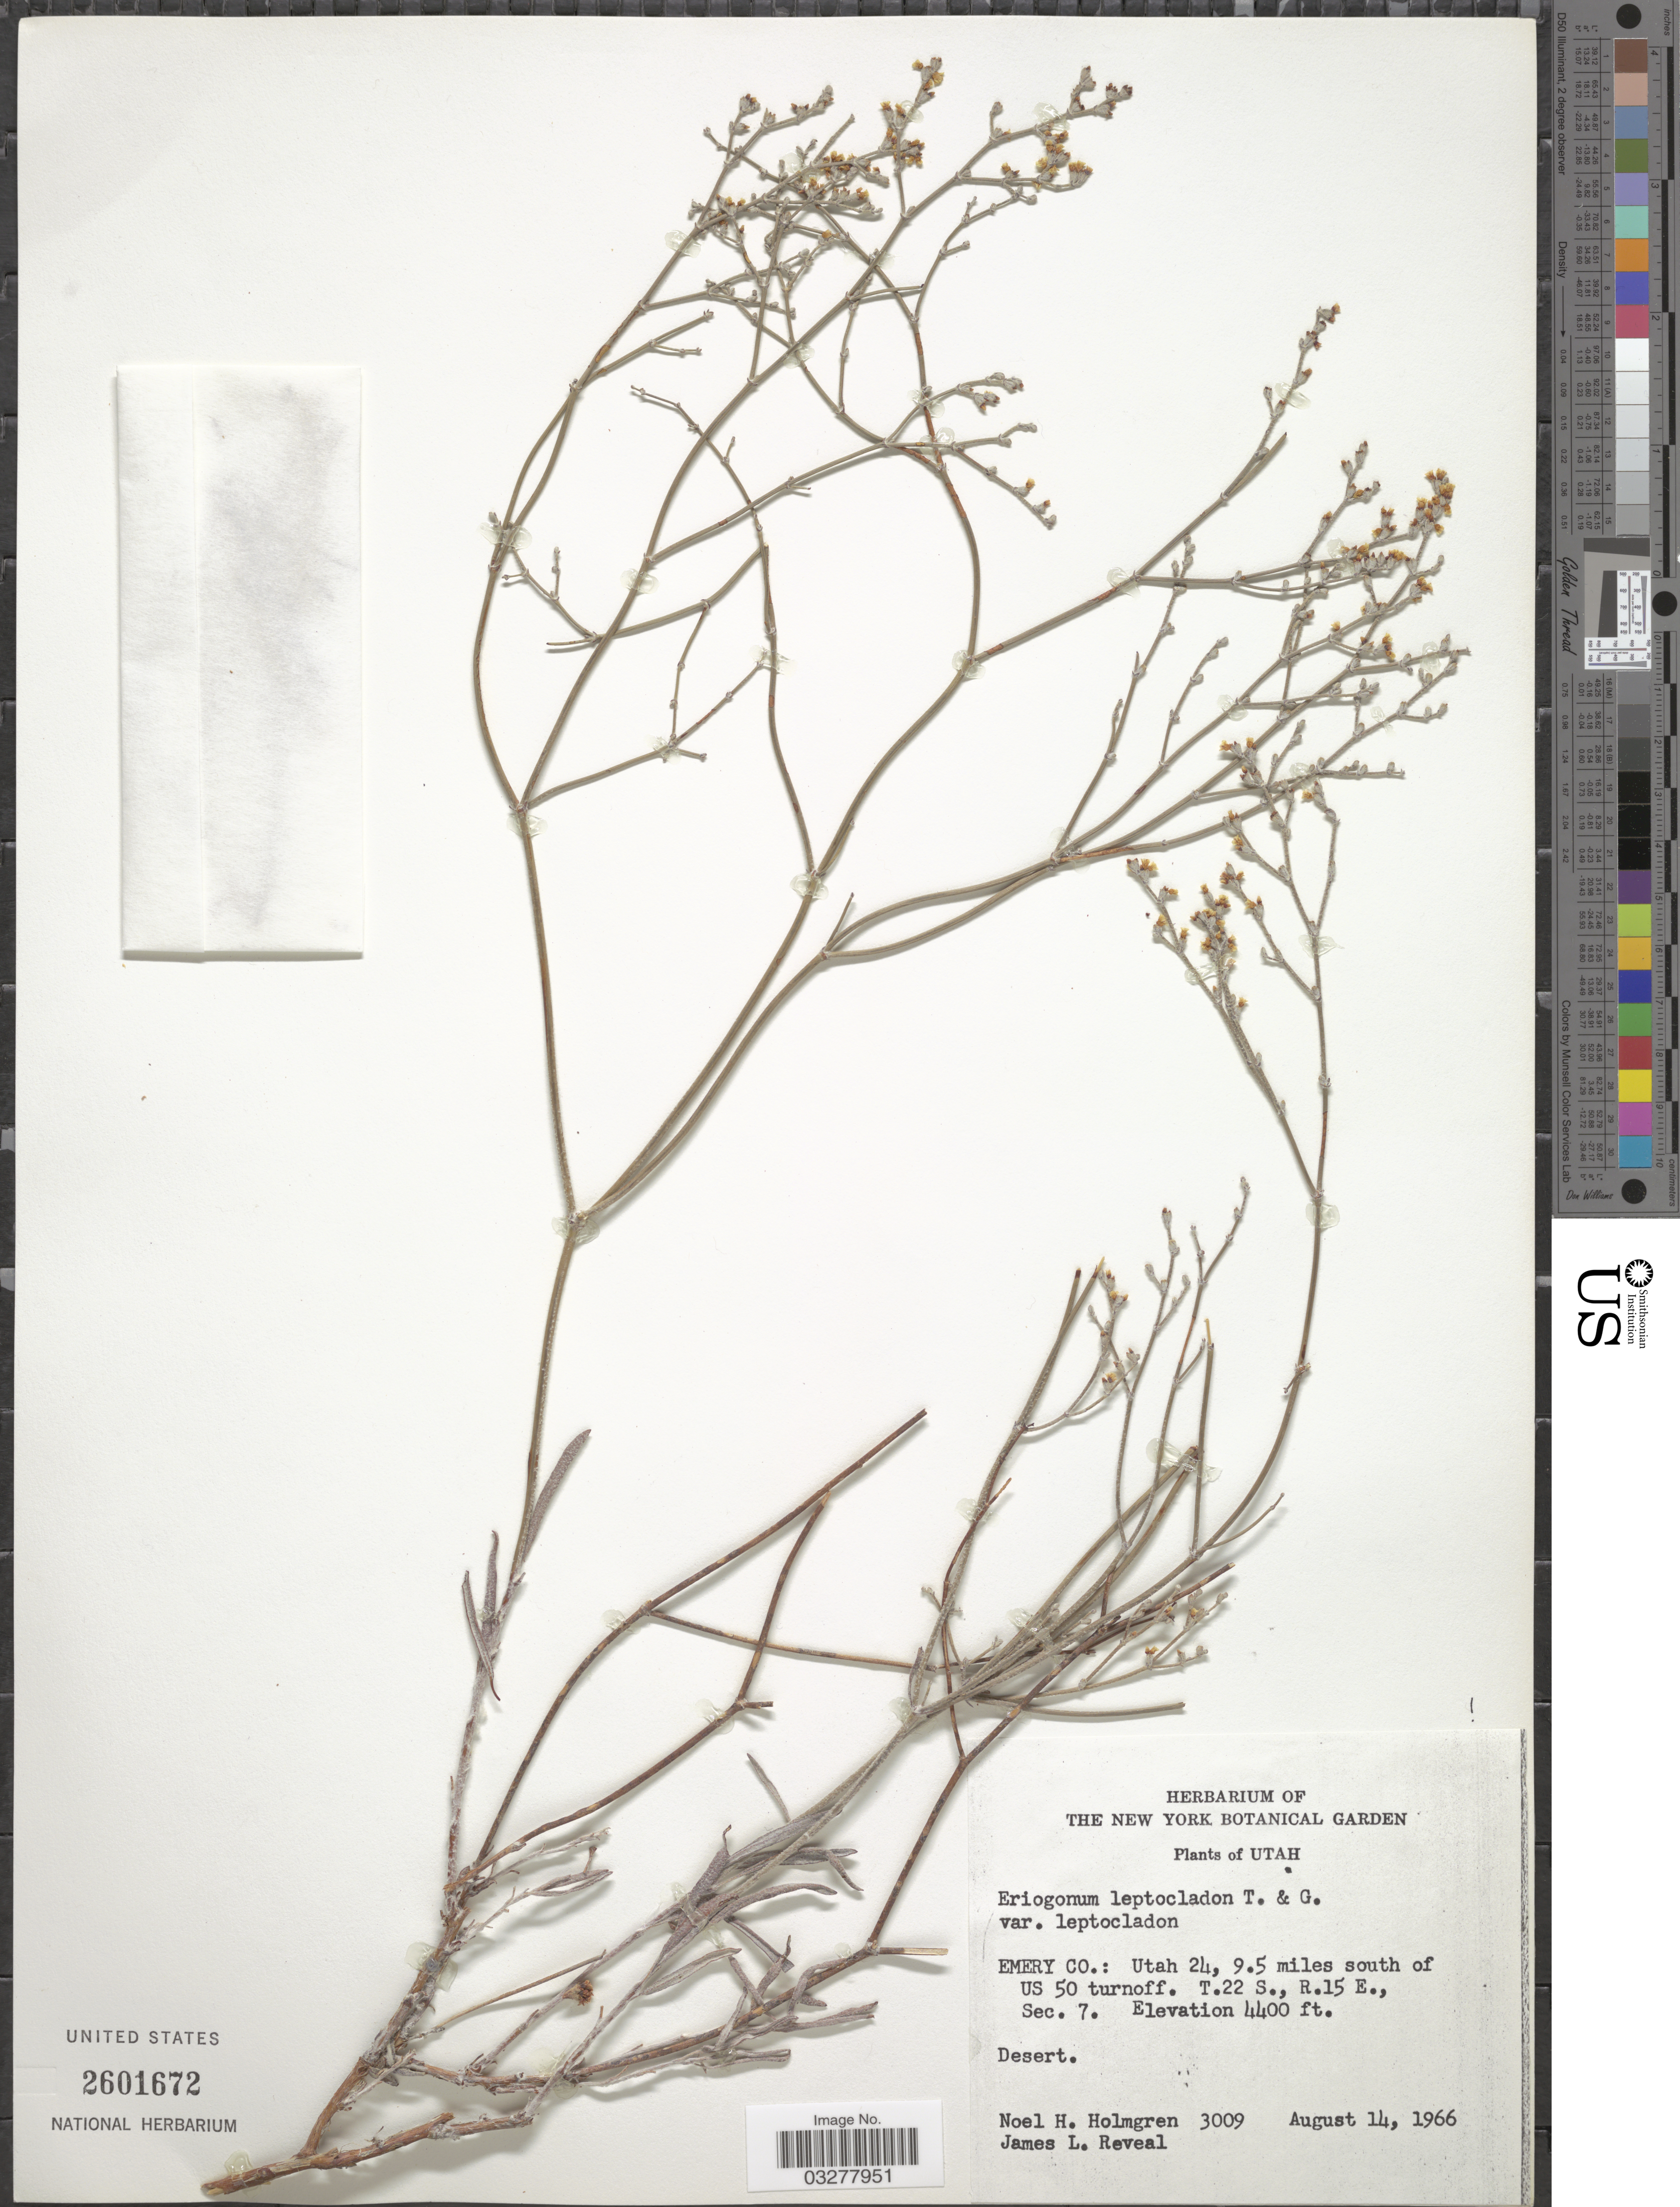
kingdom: Plantae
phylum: Tracheophyta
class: Magnoliopsida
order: Caryophyllales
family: Polygonaceae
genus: Eriogonum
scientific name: Eriogonum leptocladon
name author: Torr. & A. Gray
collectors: N. H. Holmgren & J. L. Reveal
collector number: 3009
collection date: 1966-08-14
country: United States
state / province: Utah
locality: Emery Co.: Utah 24, 9.5 miles south of US 50 turnoff. T.22 S., R.15 E., Sec. 7.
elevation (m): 1341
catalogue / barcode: US 2601672